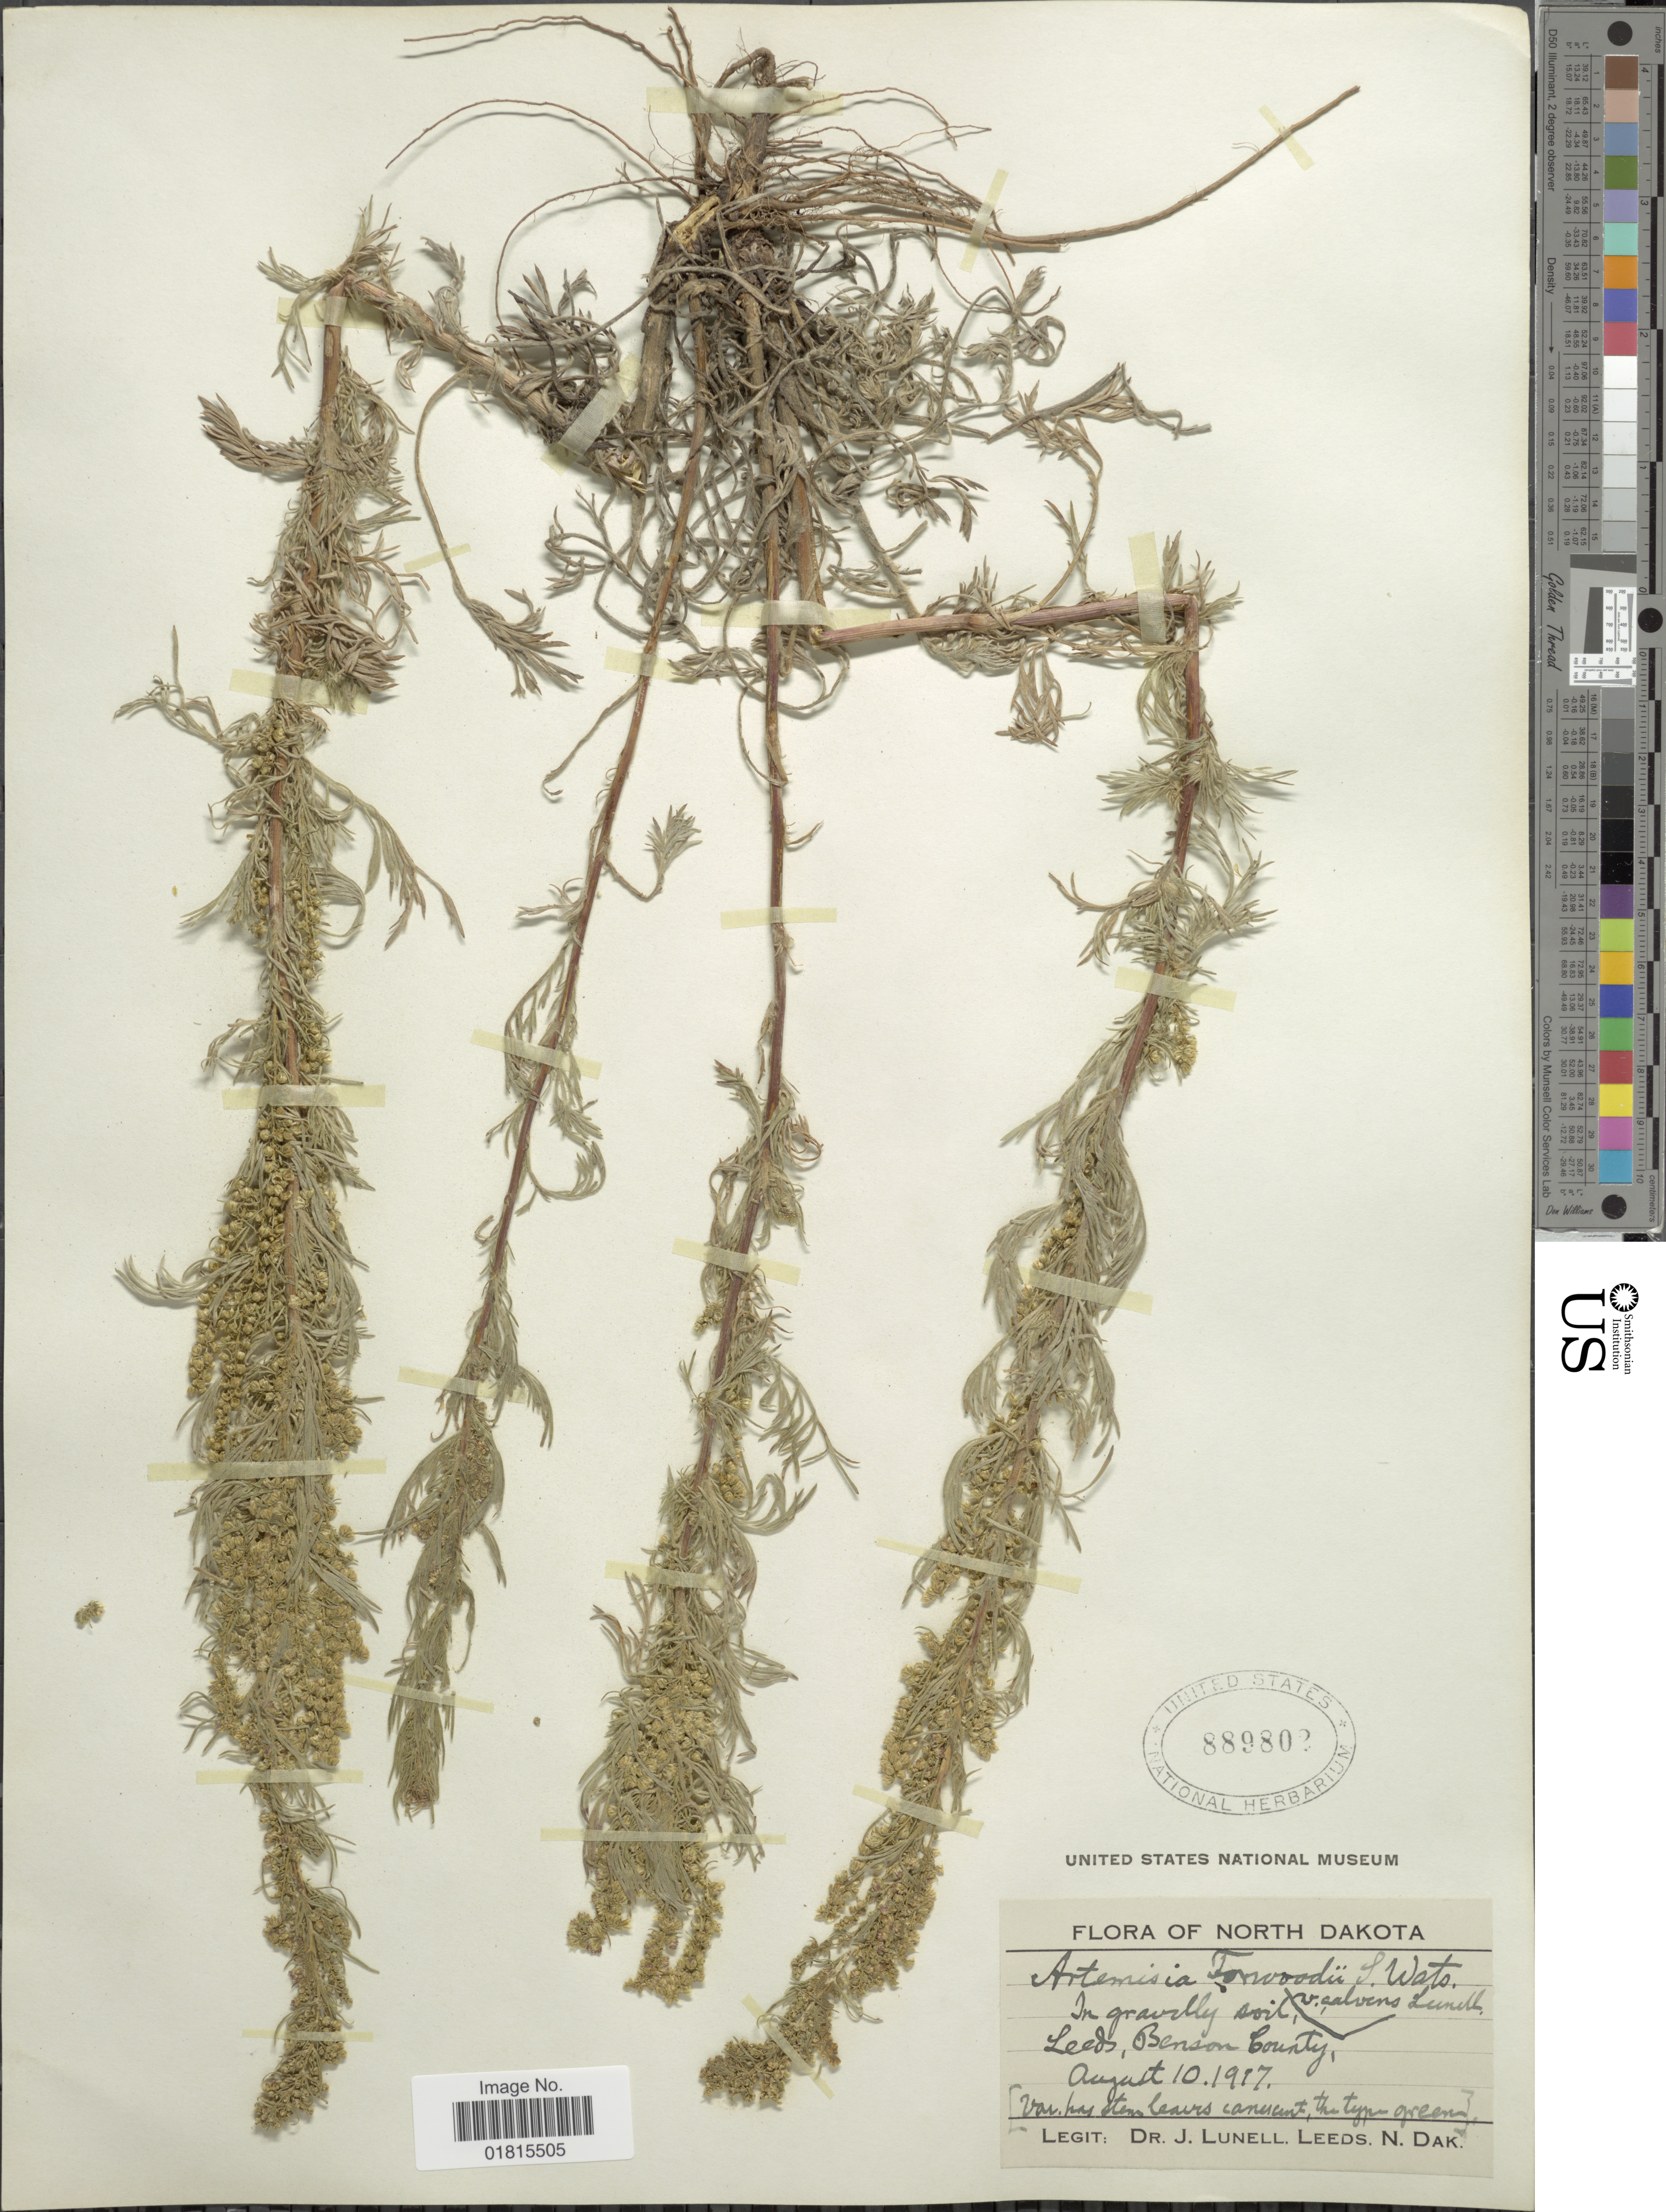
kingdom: Plantae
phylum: Tracheophyta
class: Magnoliopsida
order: Asterales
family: Asteraceae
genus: Artemisia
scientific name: Artemisia forwoodii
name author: S. Watson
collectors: J. Lunell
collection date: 1917-08-10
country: United States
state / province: North Dakota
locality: Leeds, Benson County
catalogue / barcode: US 889802